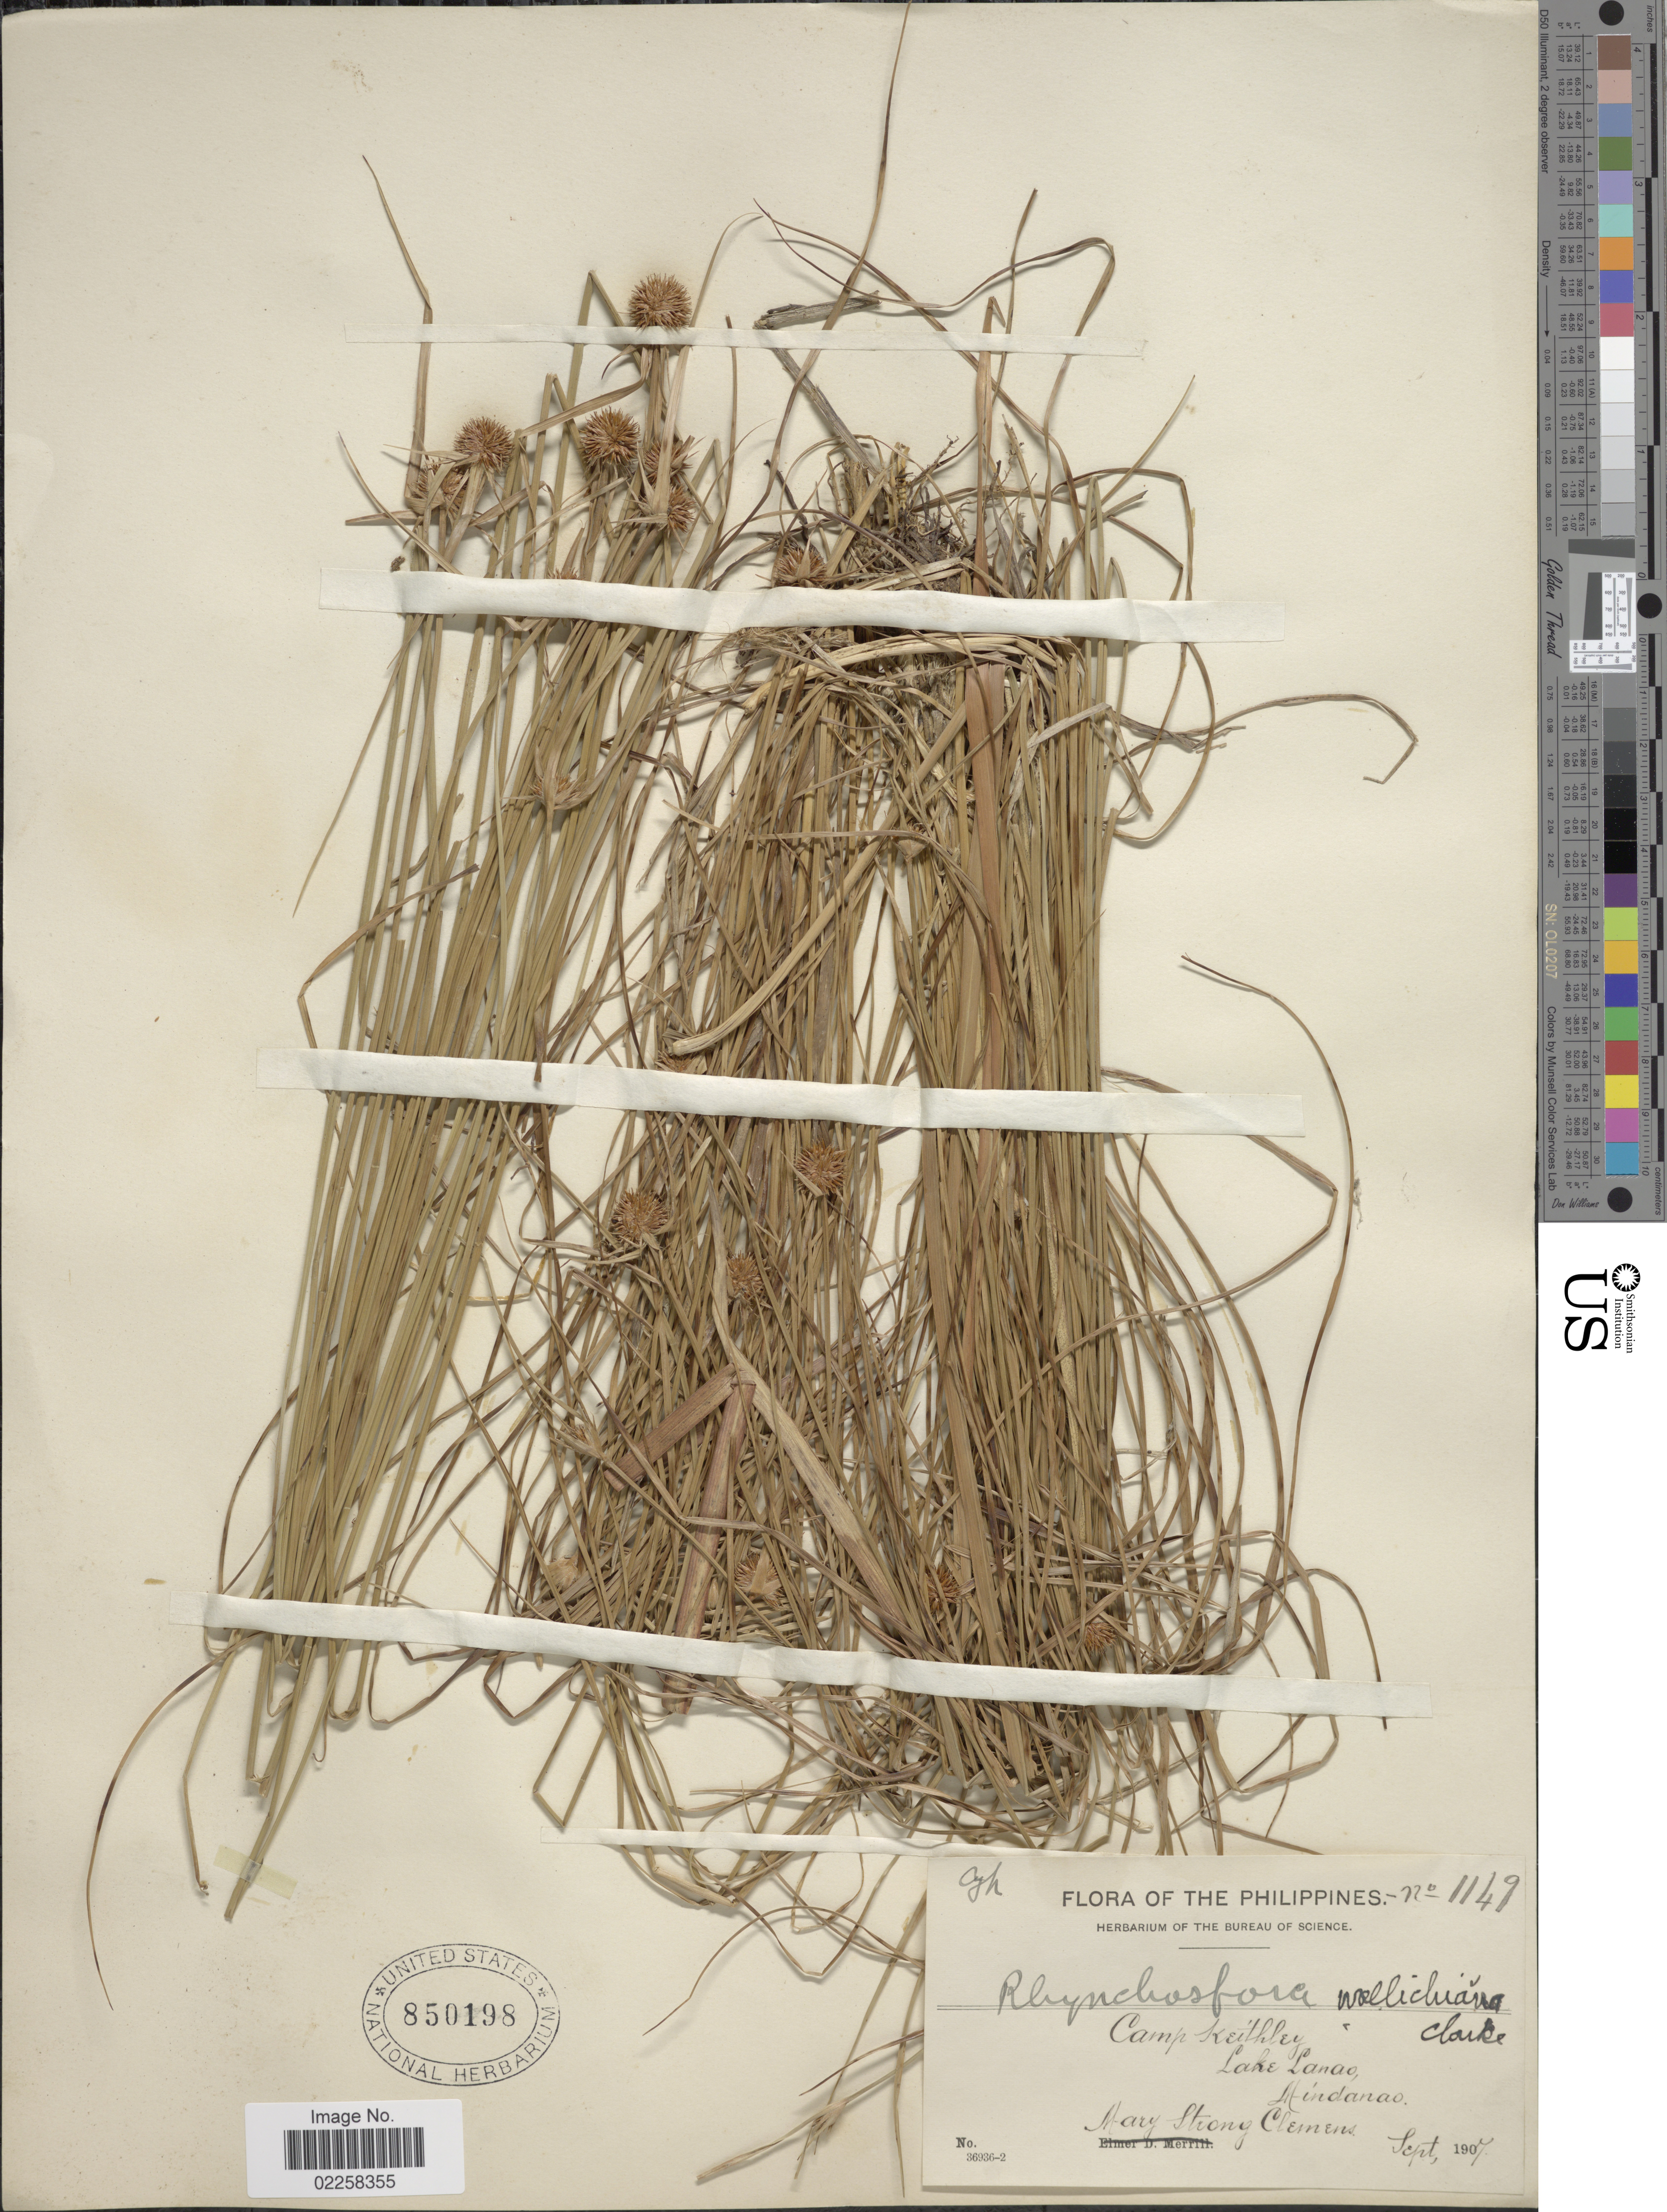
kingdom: Plantae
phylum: Tracheophyta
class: Liliopsida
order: Poales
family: Cyperaceae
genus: Rhynchospora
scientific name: Rhynchospora rubra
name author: (Lour.) Makino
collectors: M. S. Clemens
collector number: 1149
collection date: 1907-09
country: Philippines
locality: Camp Keithley, Lake Lanao, Mindanao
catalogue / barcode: US 850198